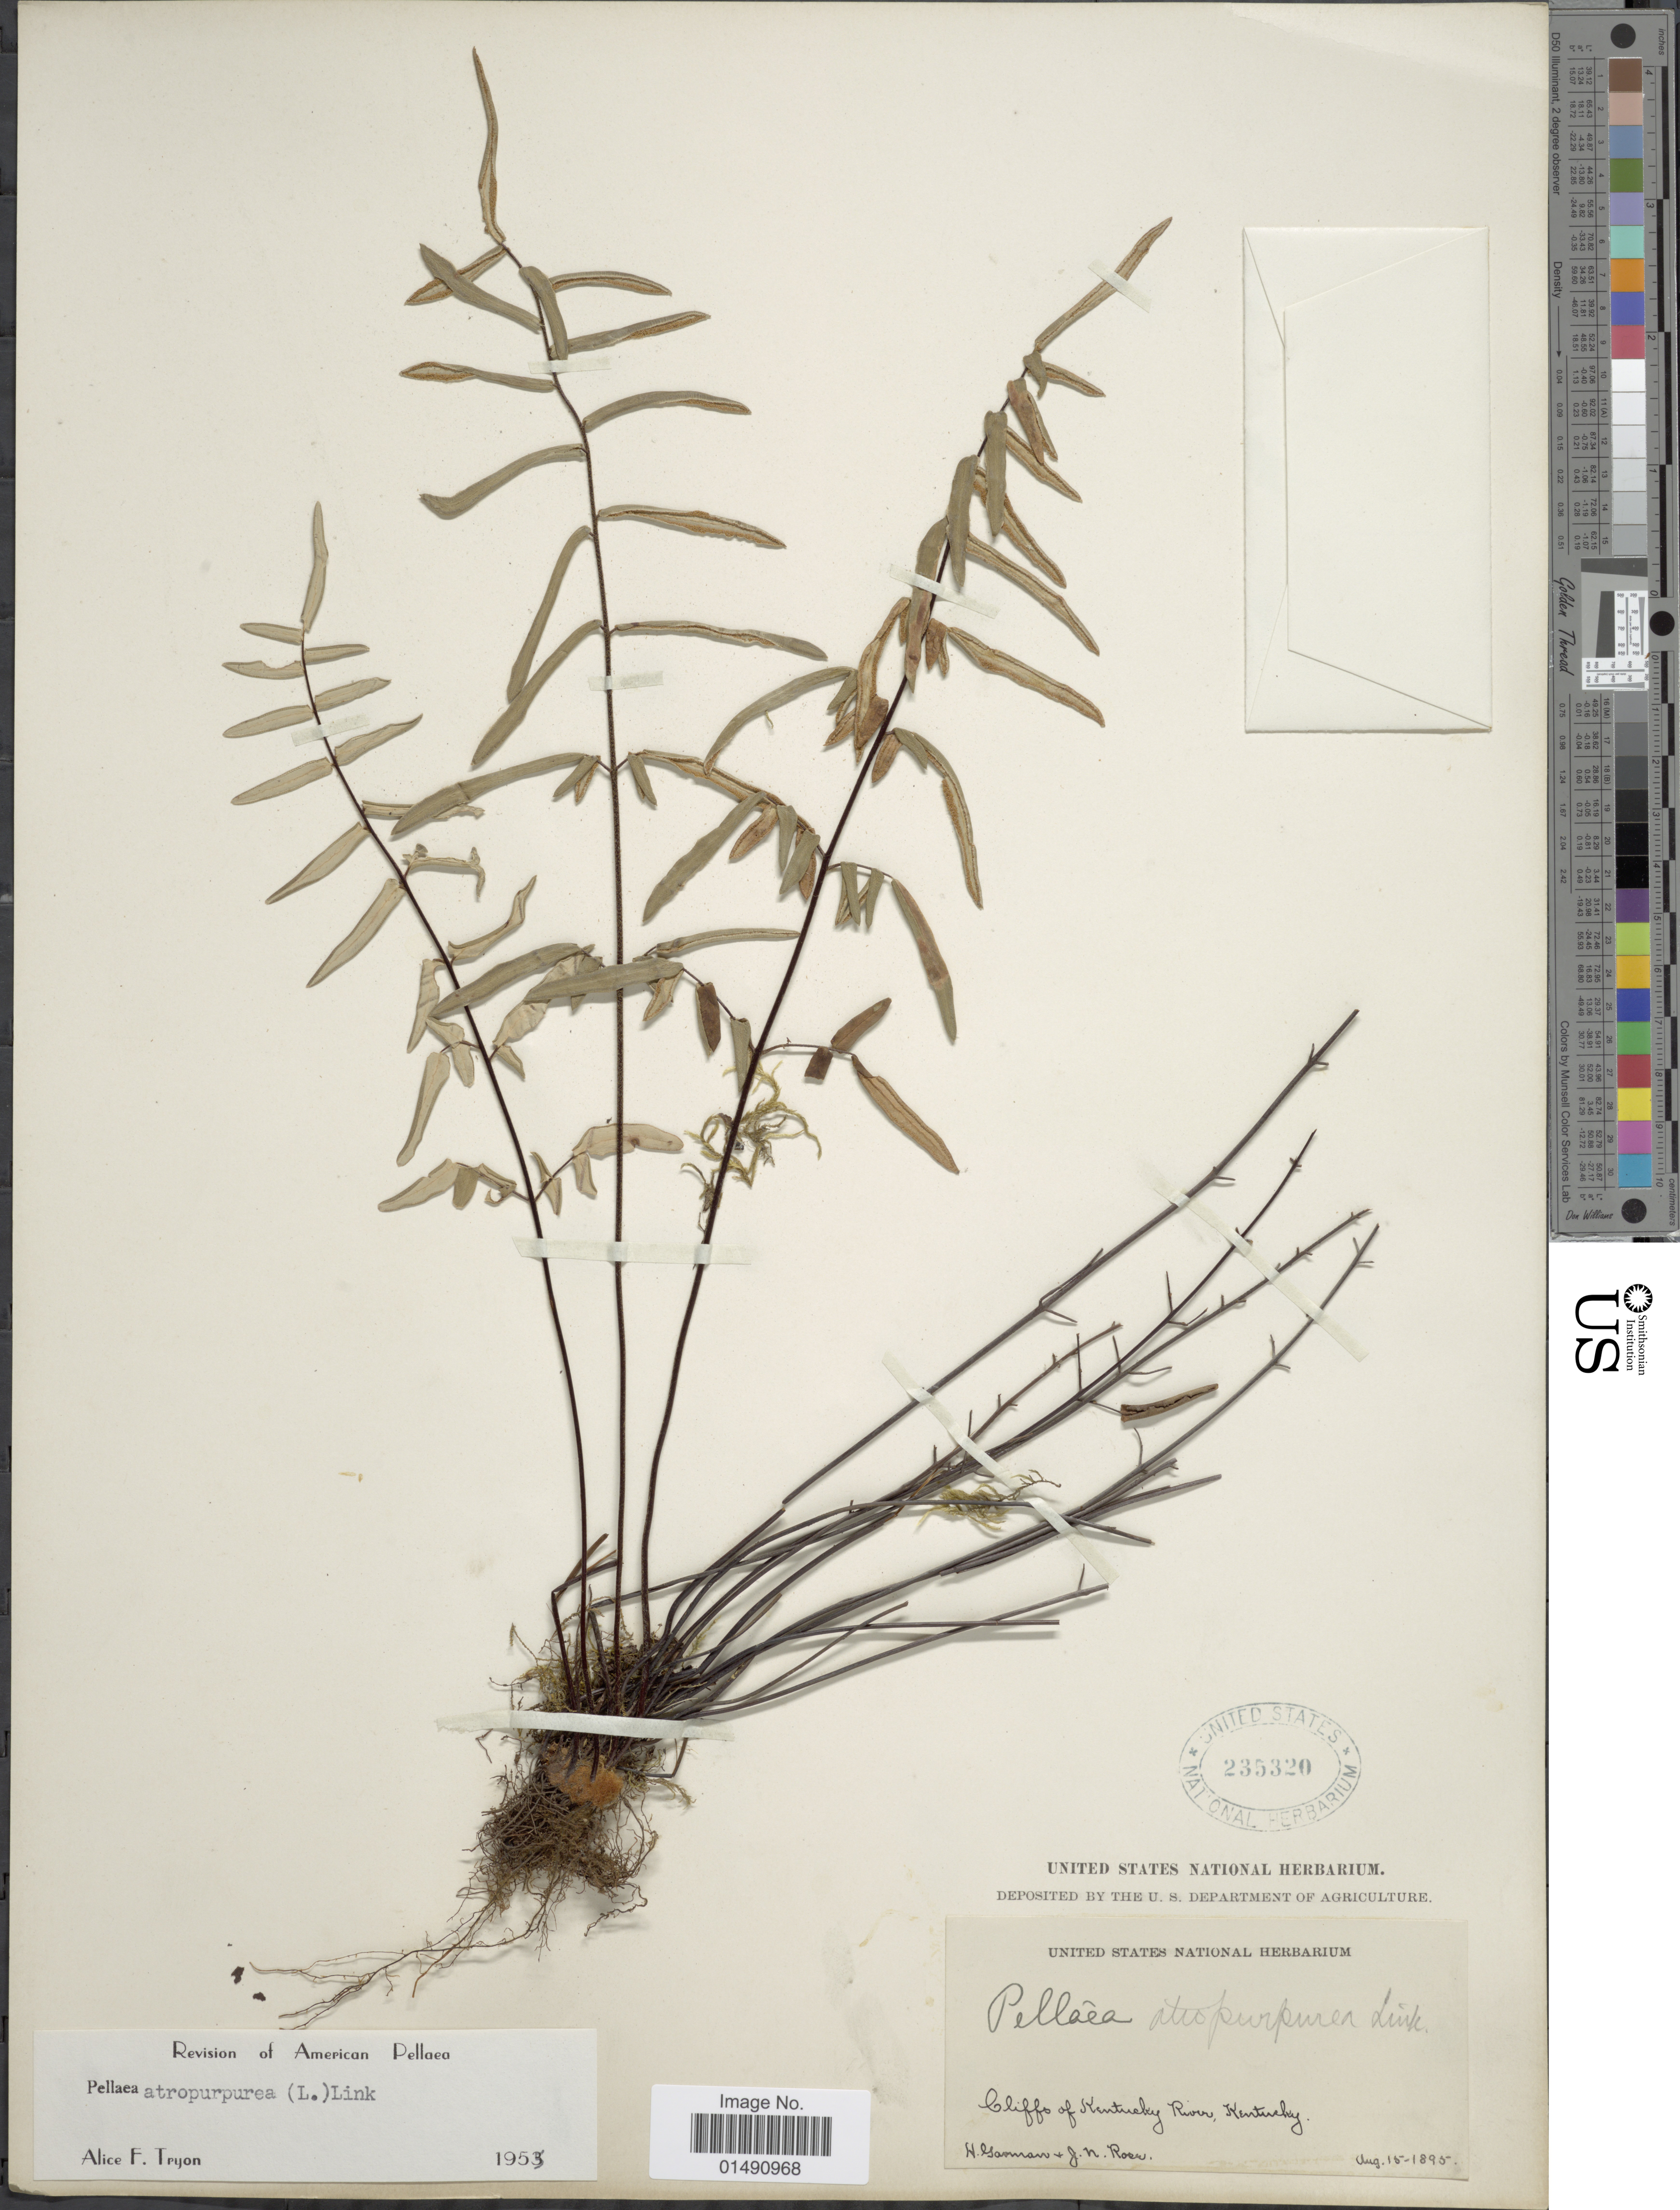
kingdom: Plantae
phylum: Tracheophyta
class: Polypodiopsida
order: Polypodiales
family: Pteridaceae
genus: Pellaea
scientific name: Pellaea atropurpurea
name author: (L.) Link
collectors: H. Gaoman & J. Roer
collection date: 1895-08-15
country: United States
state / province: Kentucky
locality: Cliffs of Kentucky, River Kentucky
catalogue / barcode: US 235320